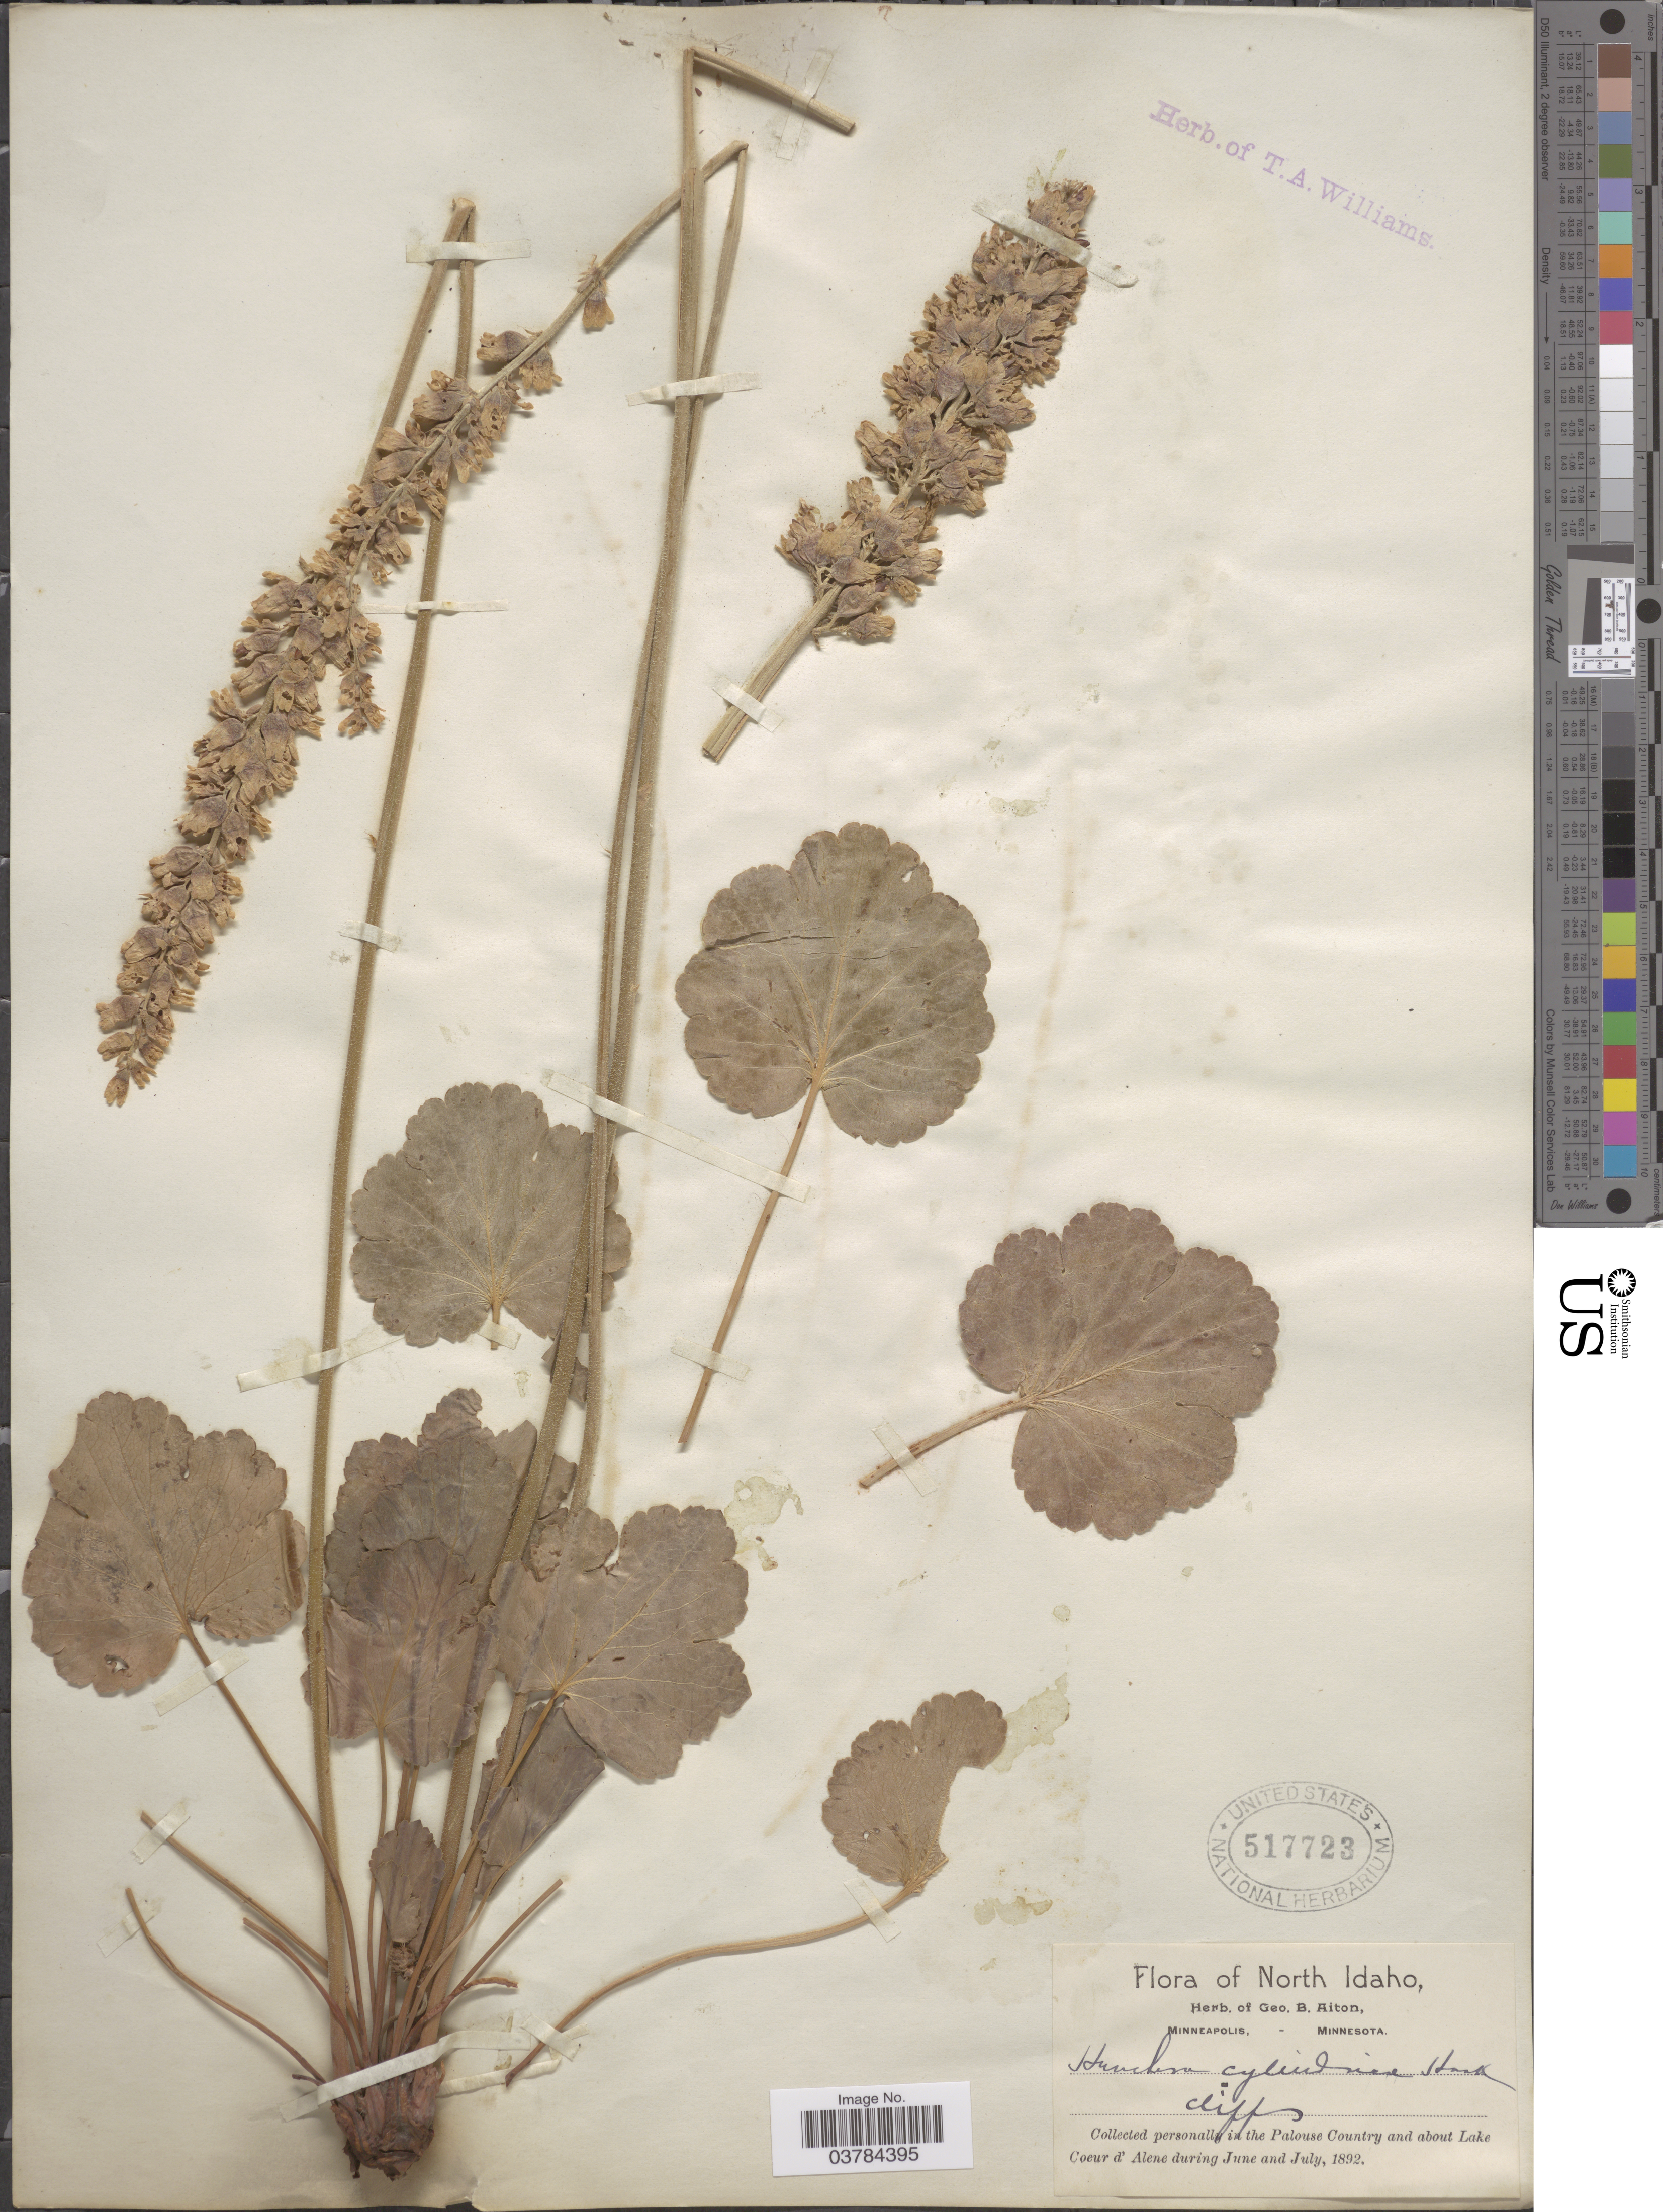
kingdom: Plantae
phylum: Tracheophyta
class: Magnoliopsida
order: Saxifragales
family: Saxifragaceae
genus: Heuchera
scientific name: Heuchera cylindrica var. glabella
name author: (Torr. & A. Gray) Wheelock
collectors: G. B. Aiton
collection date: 1892-06/1892-07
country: United States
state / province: Idaho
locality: North Idaho. In the Palouse Country and about Lake Coeur d' Alene.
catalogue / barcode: US 517723